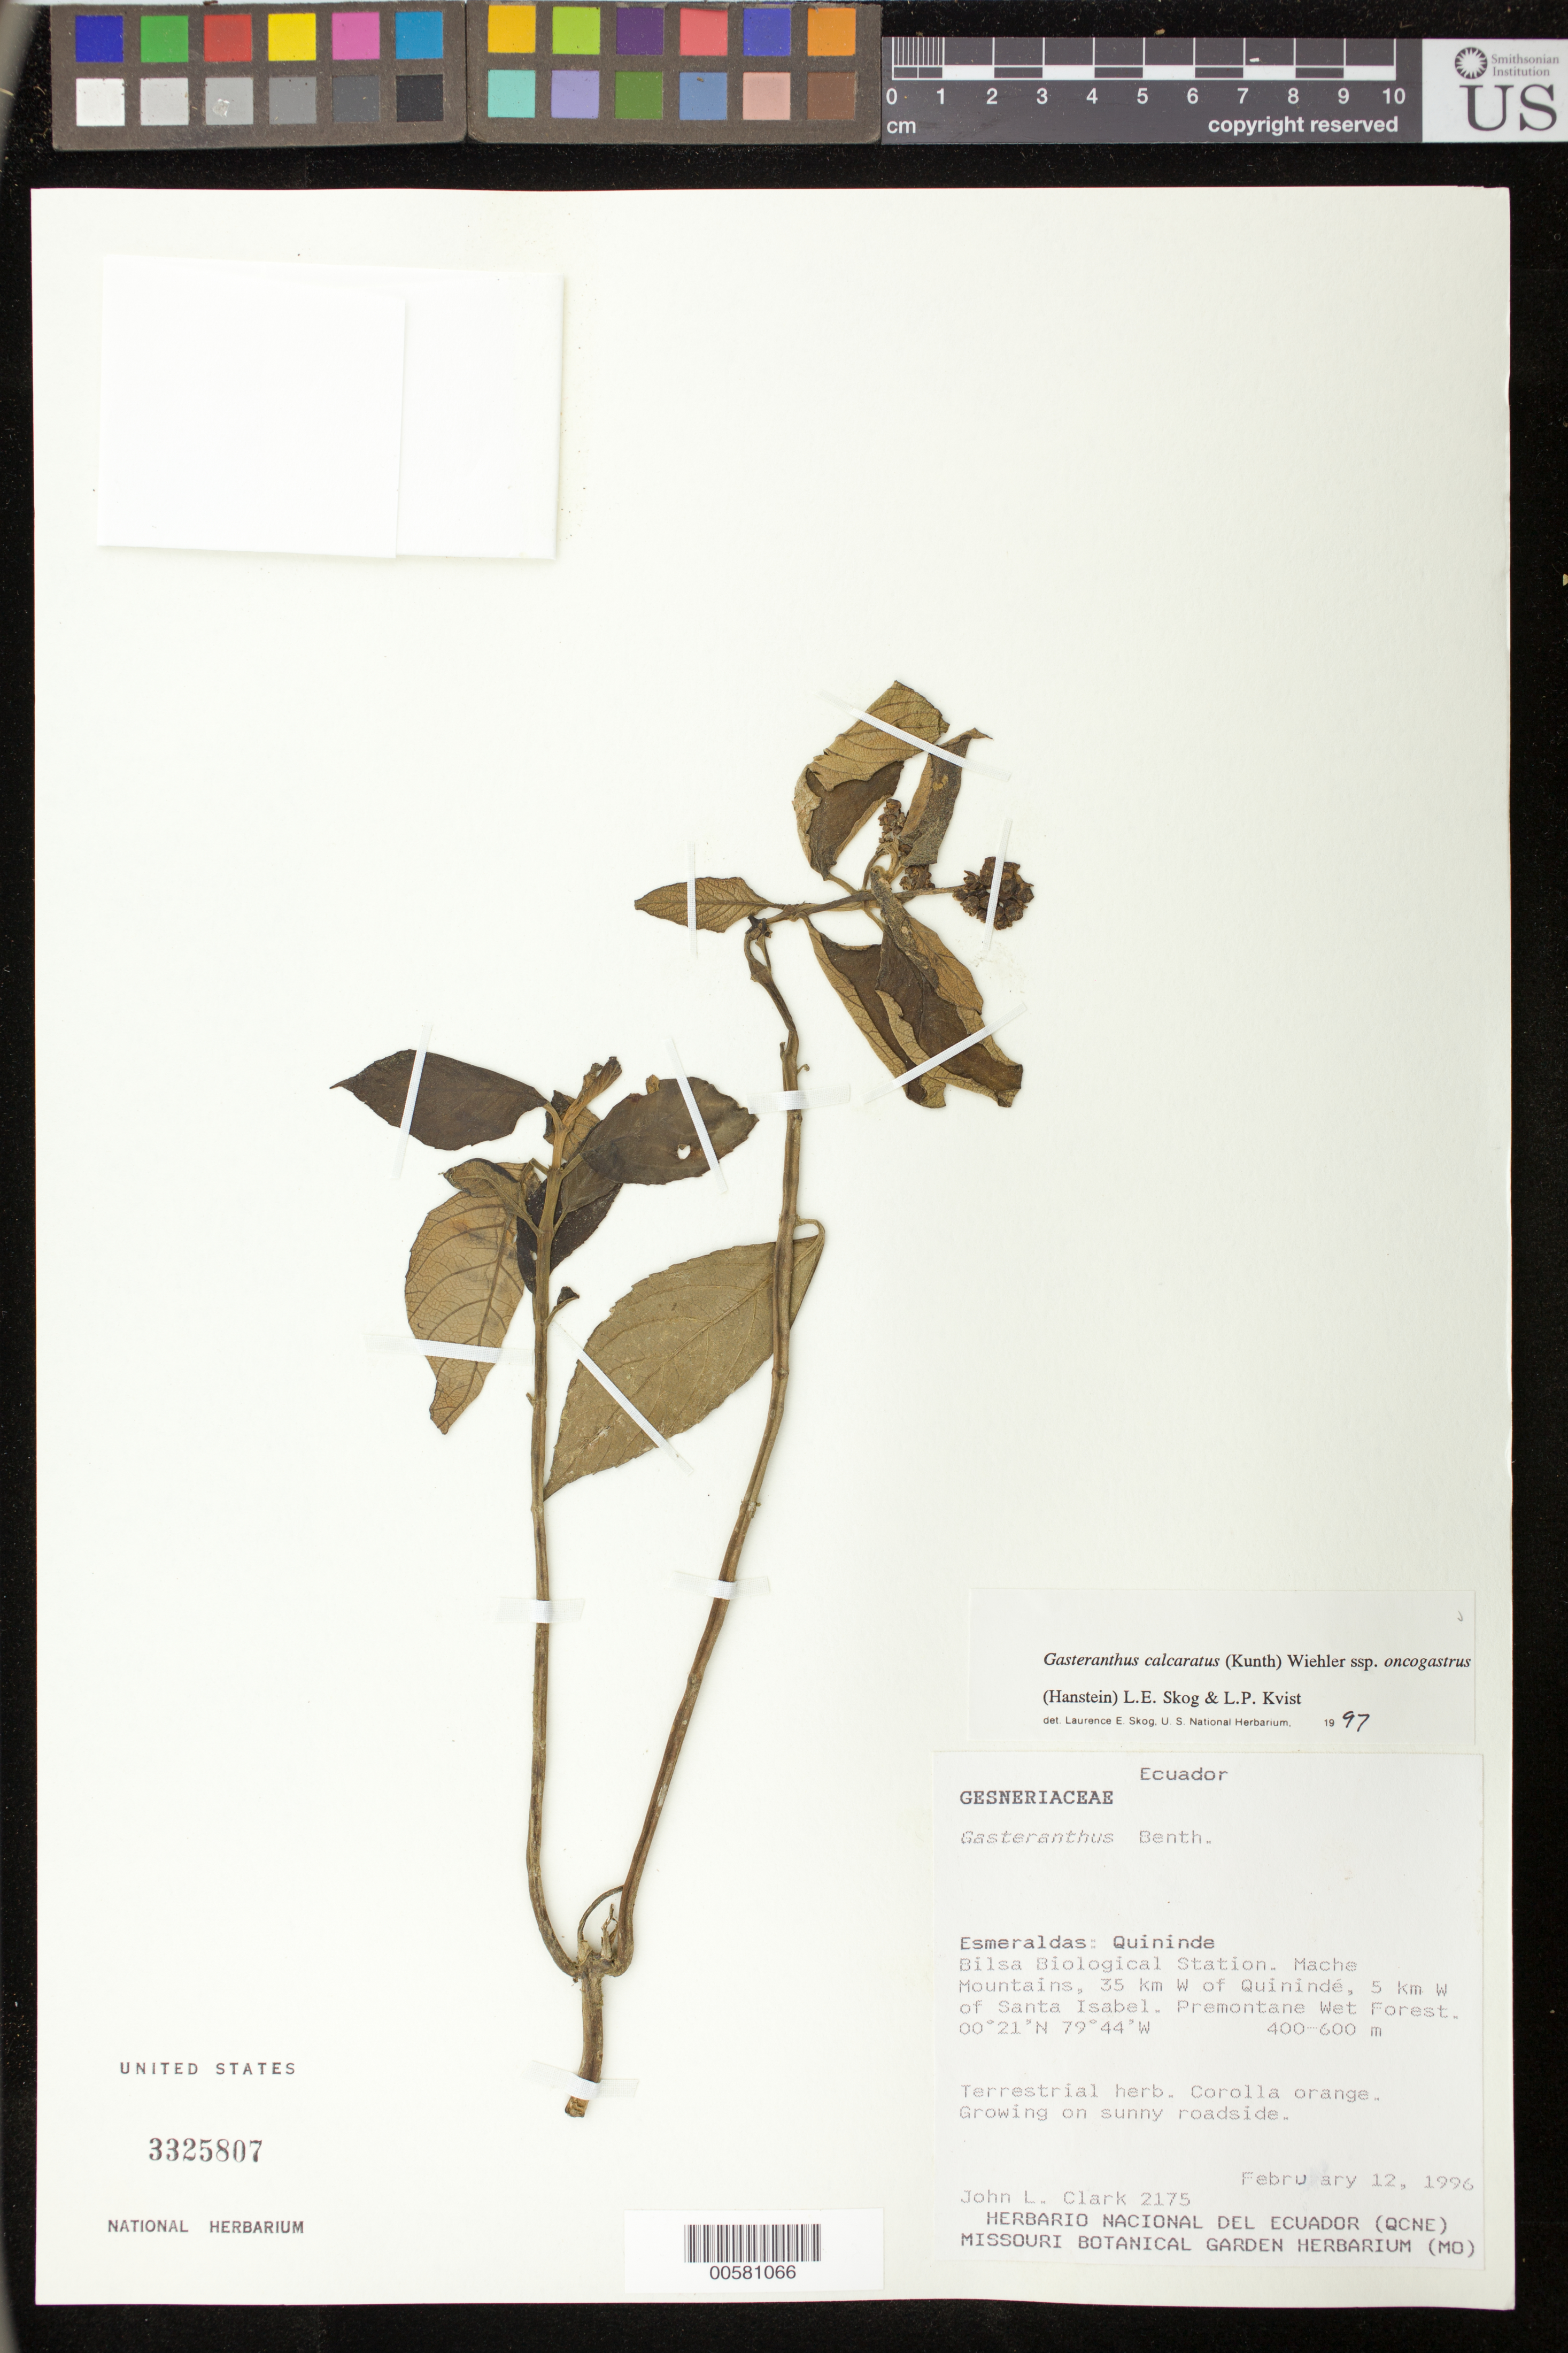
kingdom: Plantae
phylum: Tracheophyta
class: Magnoliopsida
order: Lamiales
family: Gesneriaceae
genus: Sinningia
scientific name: Sinningia incarnata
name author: (Aubl.) D.L. Denham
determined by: Skog, Laurence E.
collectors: J. L. Clark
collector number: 2175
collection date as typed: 12 Feb 1996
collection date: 1996-02-12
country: Ecuador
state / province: Esmeraldas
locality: Quininde. Bilsa Biological Station, Mache Mountains, 35 km W of Quinindé, 5 km W of Santa Isabel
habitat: Premontane wet forest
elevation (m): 400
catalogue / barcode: US 3325807